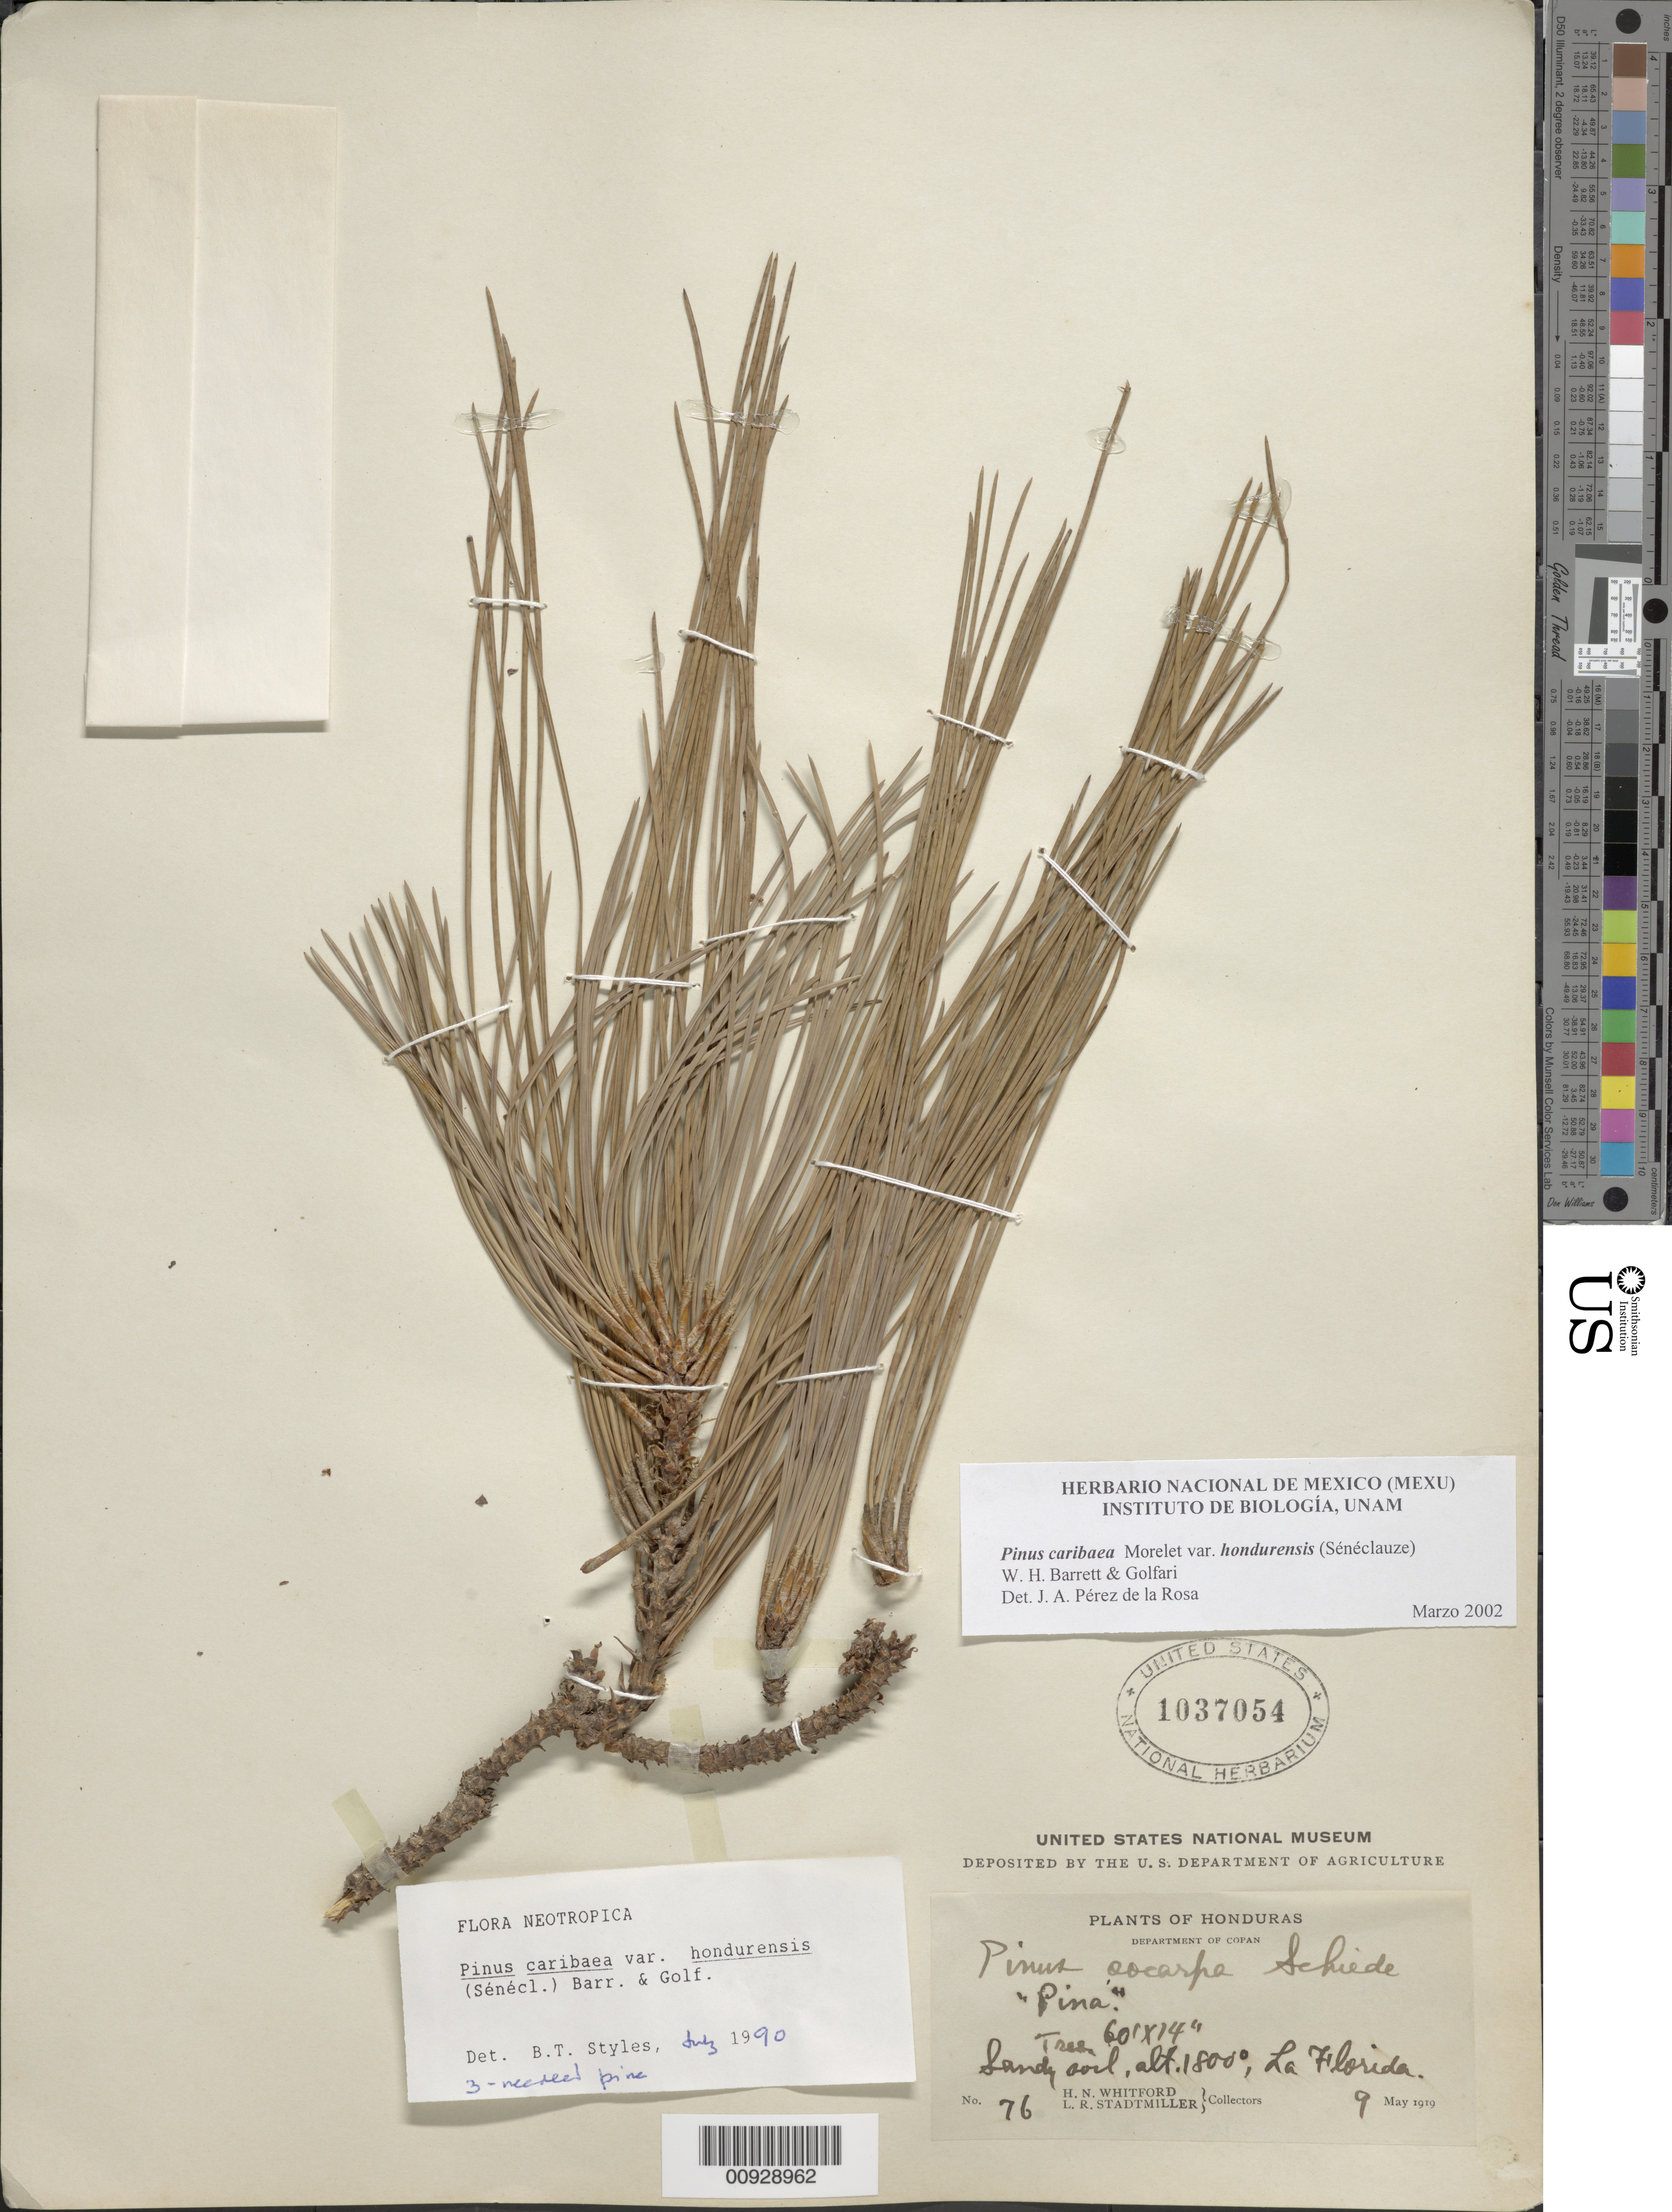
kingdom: Plantae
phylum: Tracheophyta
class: Pinopsida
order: Pinales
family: Pinaceae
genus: Pinus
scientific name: Pinus caribaea var. hondurensis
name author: (Sénécl.) W.H.G. Barrett & Golfari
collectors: H. N. Whitford & L. Stadtmiller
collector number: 76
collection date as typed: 09 May 1919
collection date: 1919-05-09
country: Honduras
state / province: Copán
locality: La Florida.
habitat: Sandy soil.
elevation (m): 549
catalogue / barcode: US 1037054